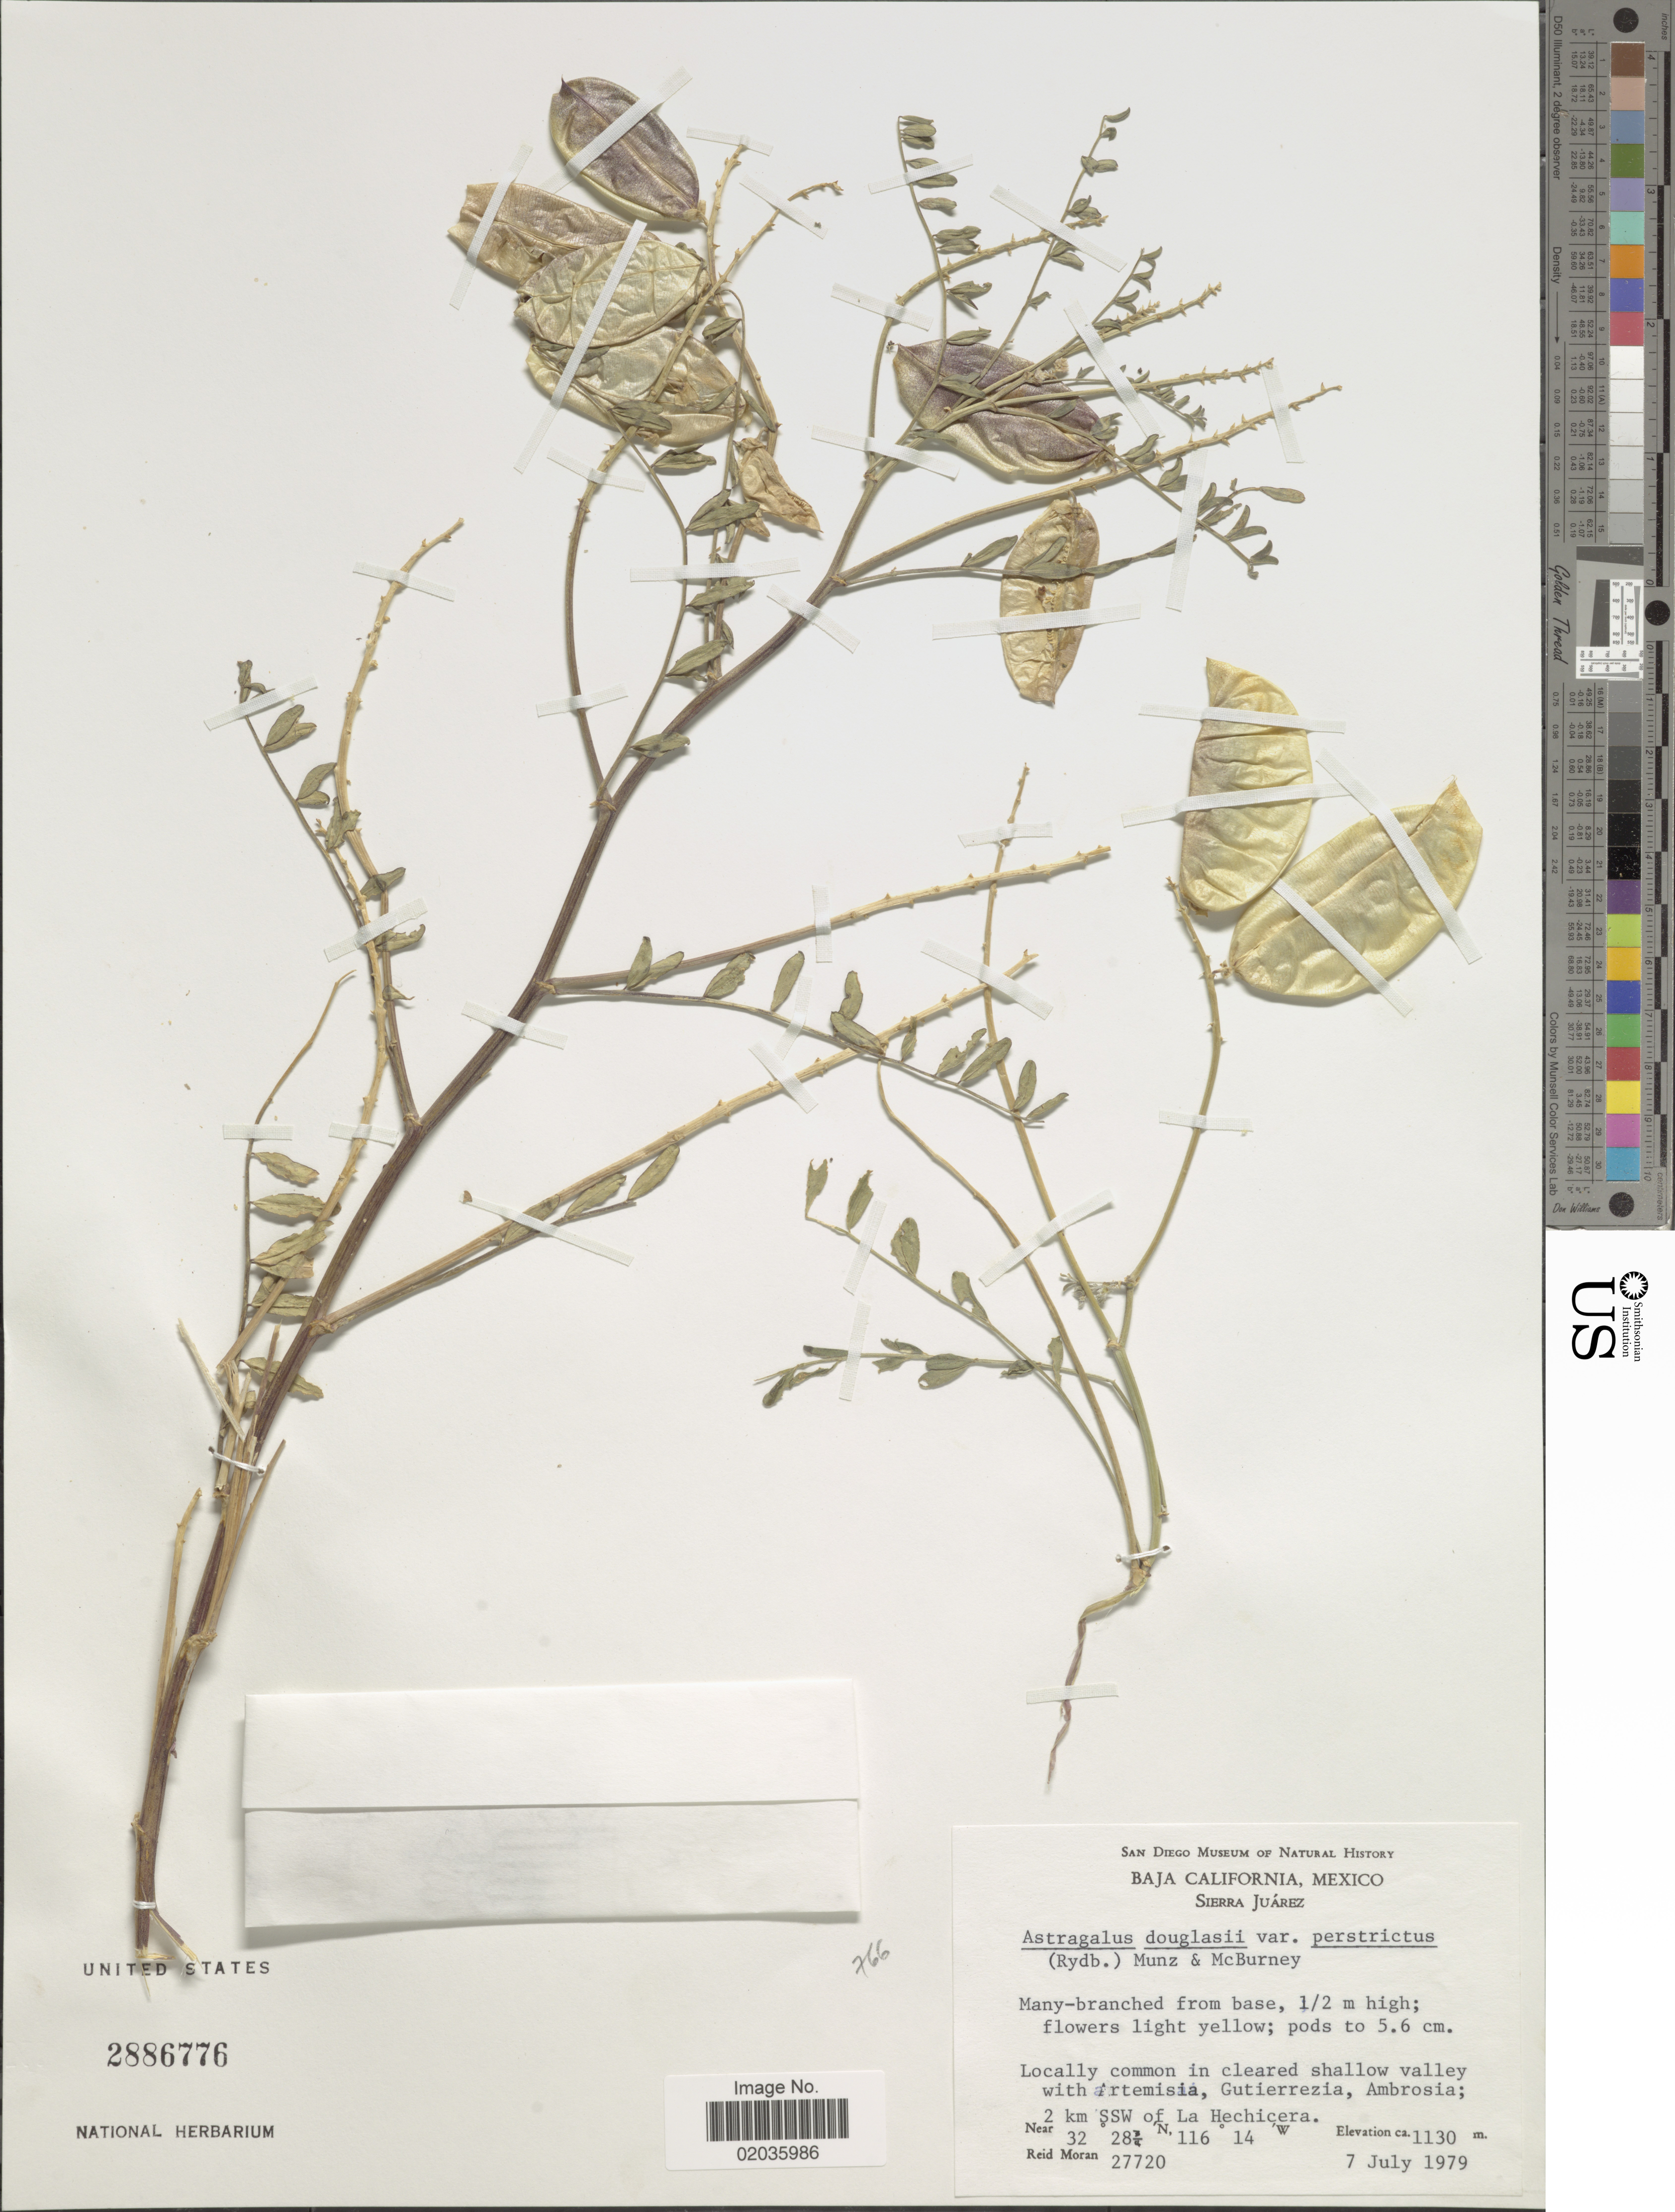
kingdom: Plantae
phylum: Tracheophyta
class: Magnoliopsida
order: Fabales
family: Fabaceae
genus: Astragalus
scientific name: Astragalus douglasii var. perstrictus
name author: (Torr.) A. Gray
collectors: R. V. Moran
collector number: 27720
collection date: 1979-07-07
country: Mexico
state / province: Baja California Norte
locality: Baja California, Mexico, 2 km SSW of La Hechicera. Sierra Juarez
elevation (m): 1130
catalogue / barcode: US 2886776